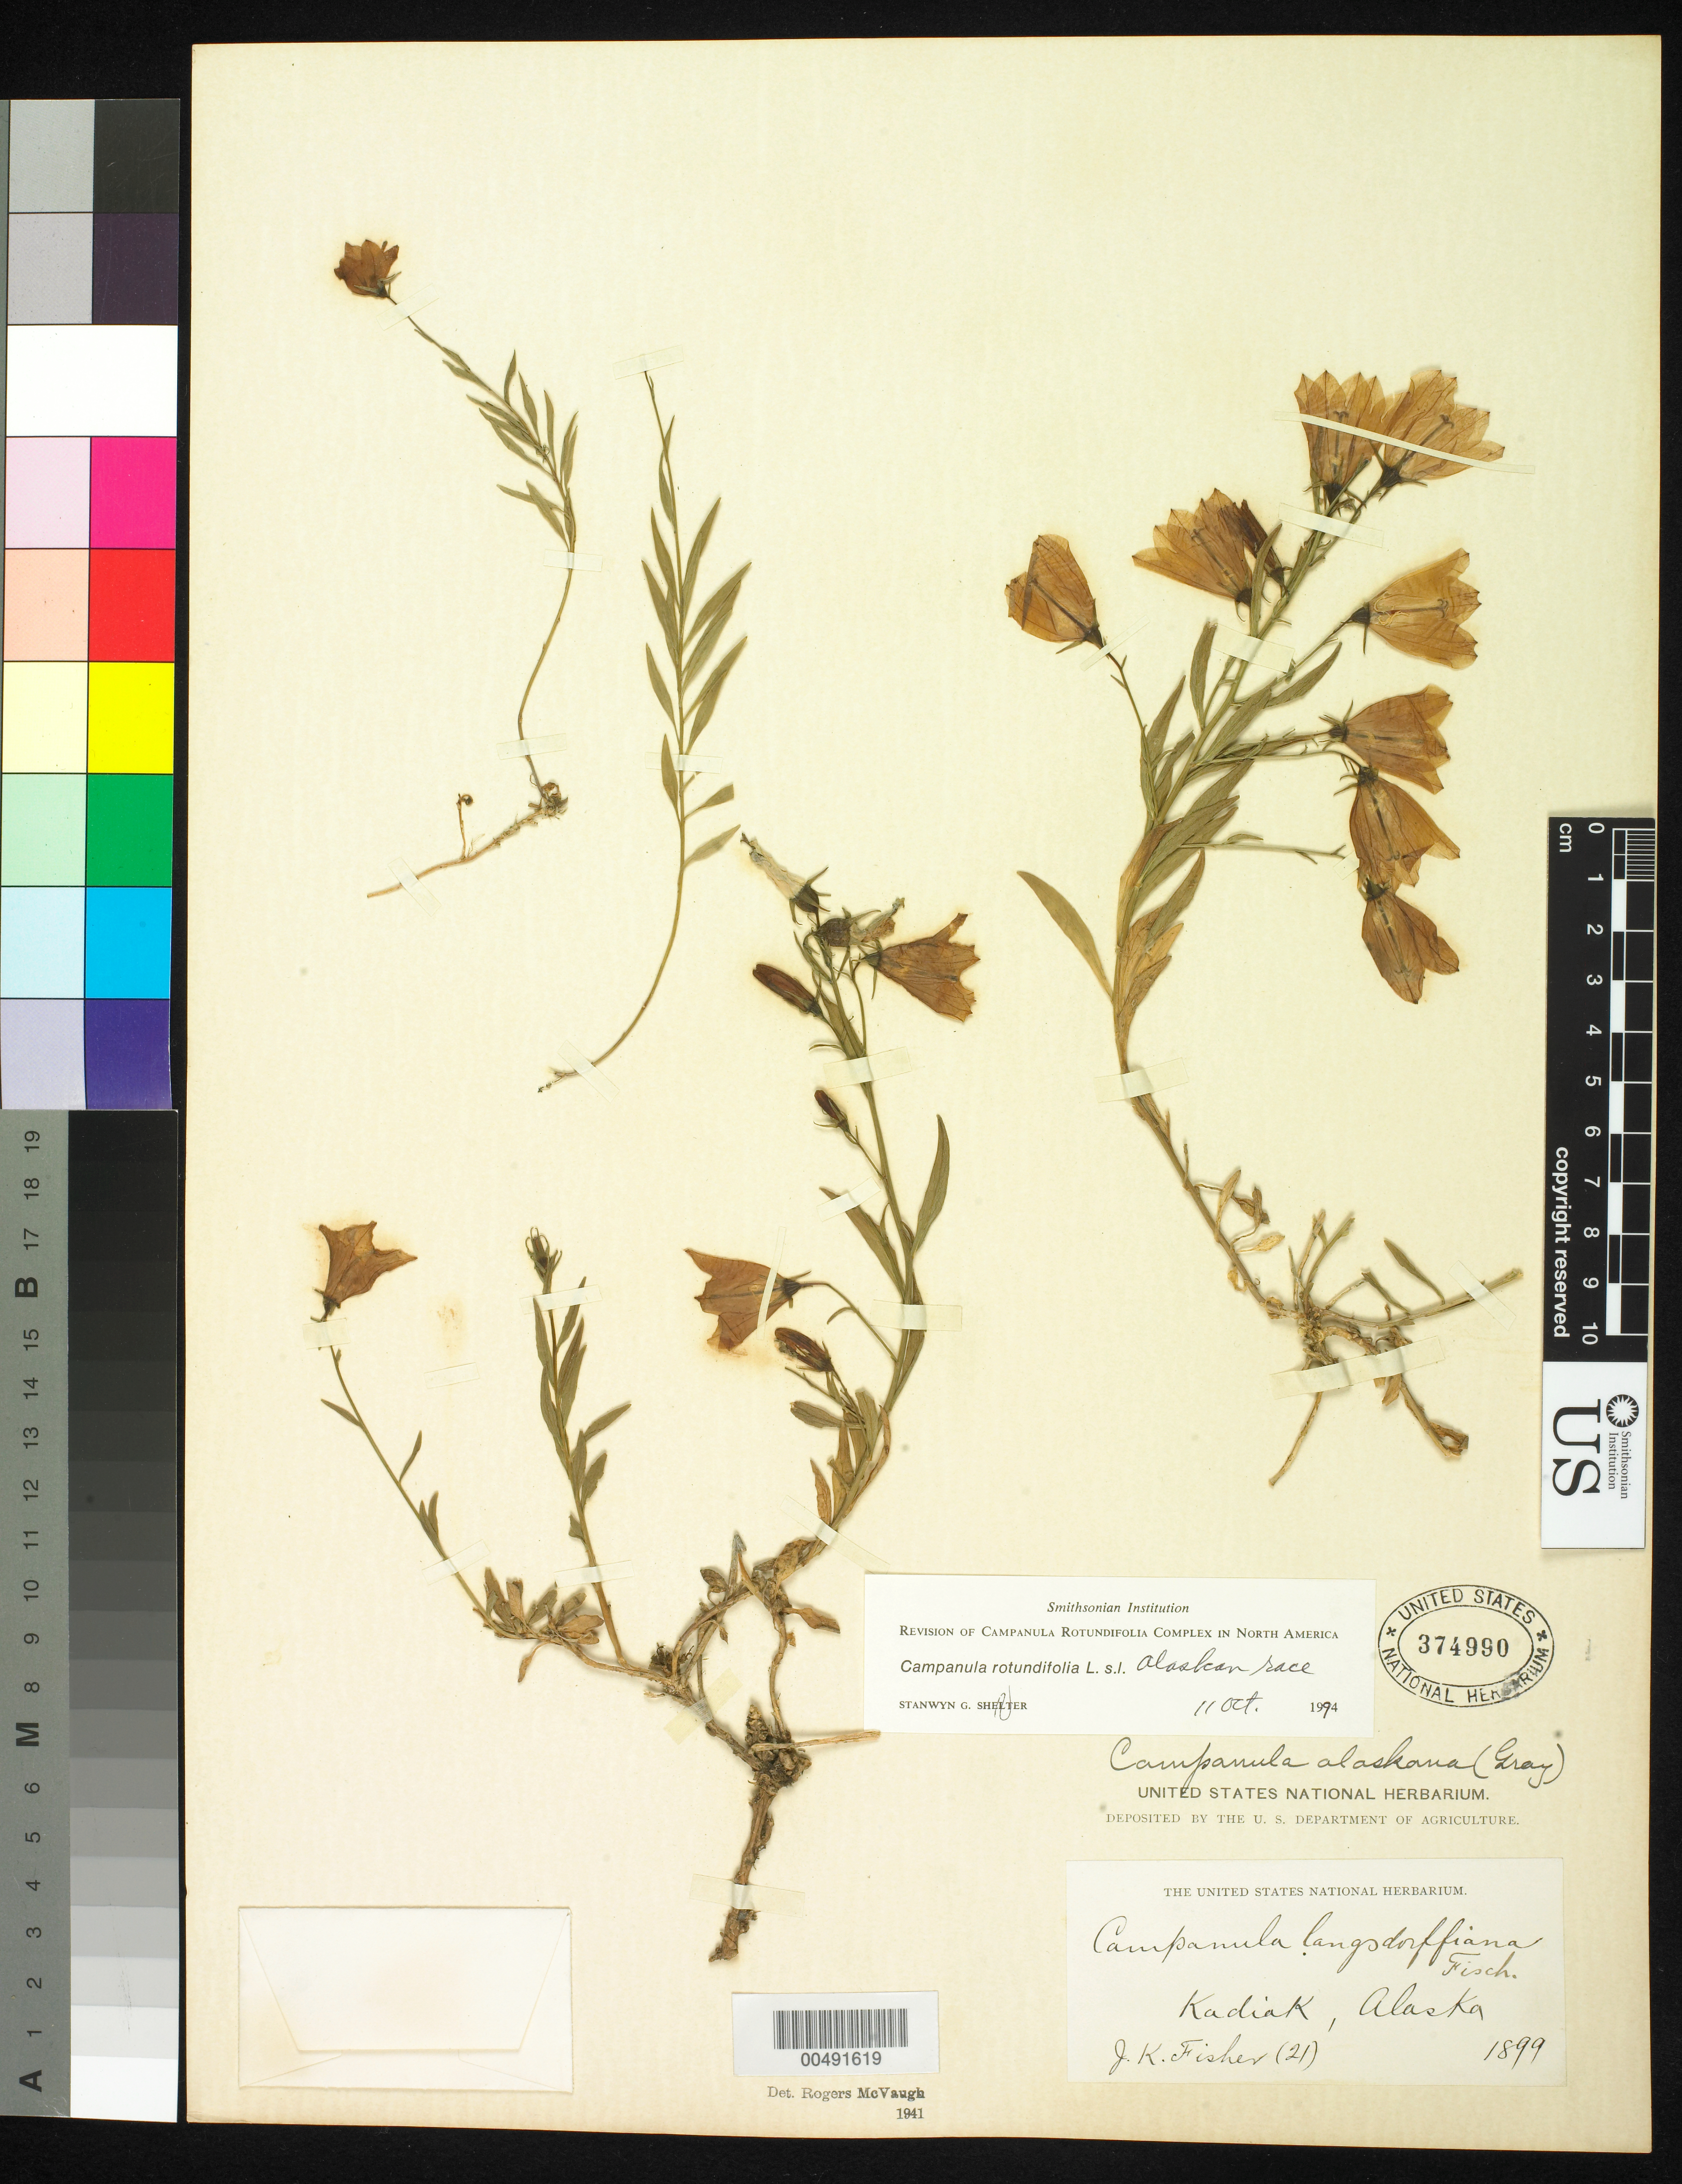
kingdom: Plantae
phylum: Tracheophyta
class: Magnoliopsida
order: Asterales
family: Campanulaceae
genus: Campanula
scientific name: Campanula rotundifolia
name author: L.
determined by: Shetler, Stanwyn G., (US), NMNH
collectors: W. J. Fisher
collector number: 21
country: United States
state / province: Alaska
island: Kodiak I.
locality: Kodiak (Kadiak, Kadyak)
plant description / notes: My interpretation is that the field book notes were written by W.J. Fisher because it is his field book and the note in the front appears to be first person. However, the specimens were given to T.H. Kearney who, I believe, made the labels and mistakenly reported Fisher's initials as J.K. There is no record of any collector named J.K. Fisher. So the record should say Fisher, W.J. for collector.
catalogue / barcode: US 374990